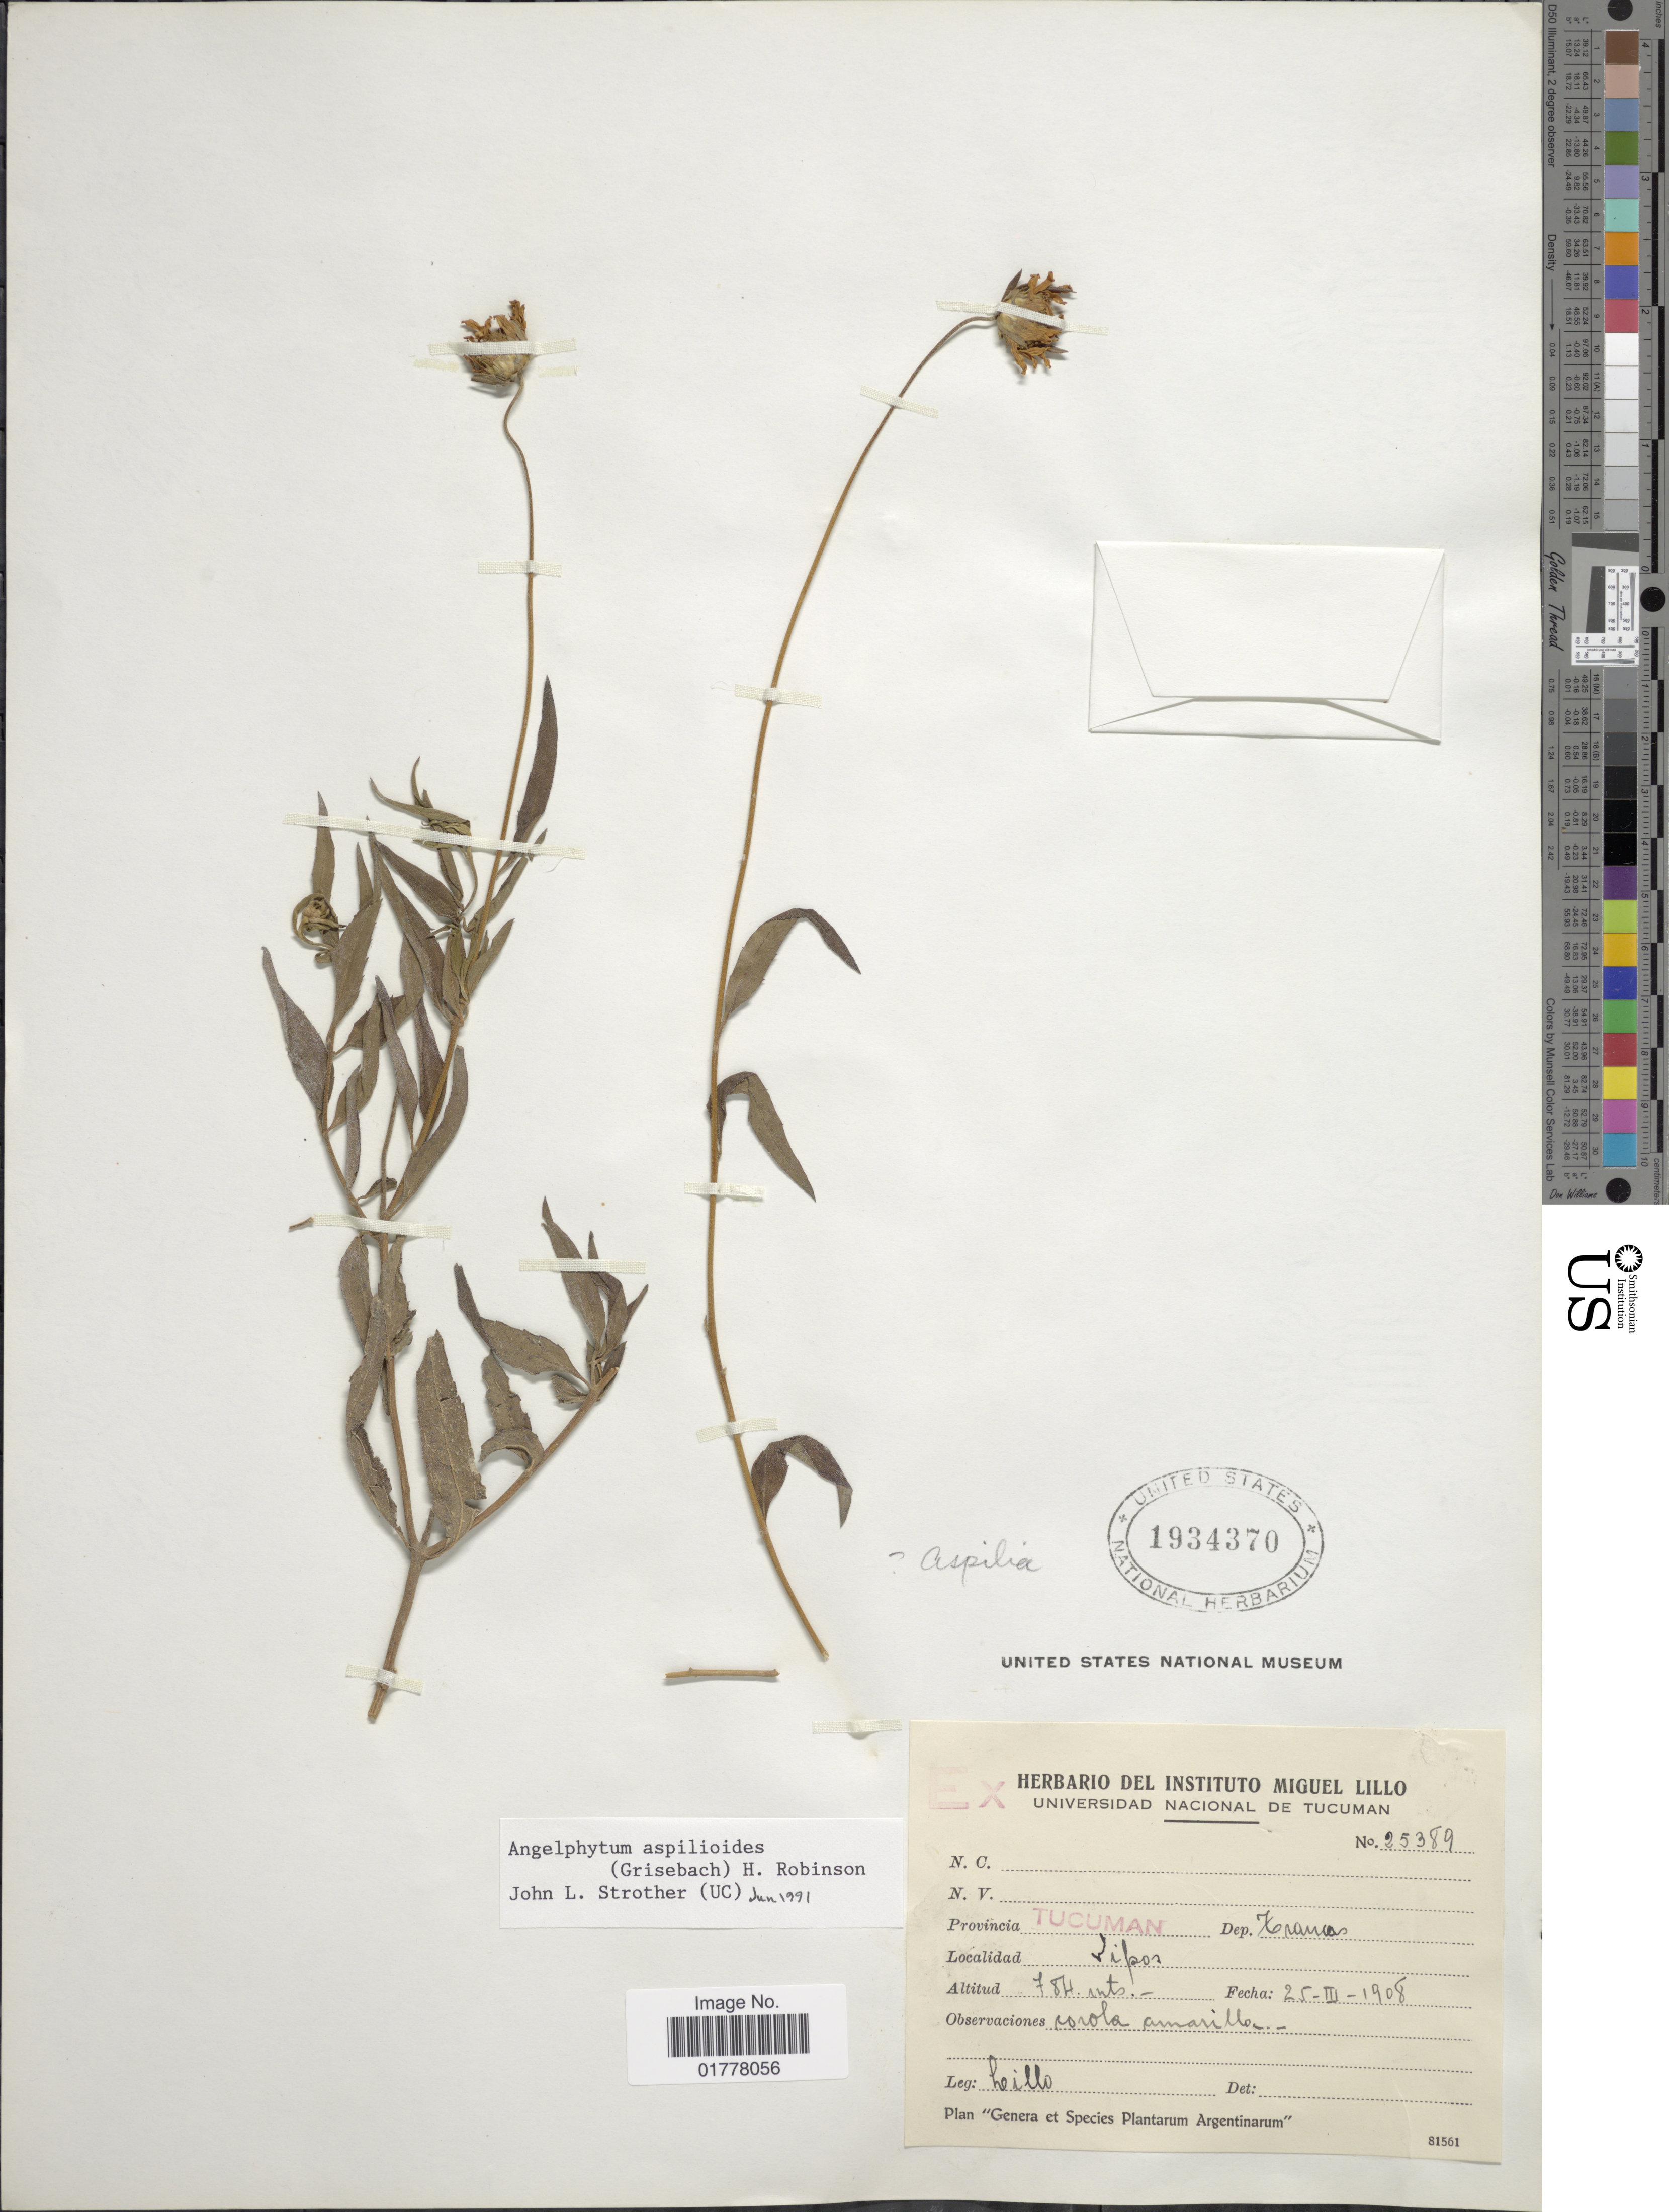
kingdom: Plantae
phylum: Tracheophyta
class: Magnoliopsida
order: Asterales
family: Asteraceae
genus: Angelphytum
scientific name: Angelphytum aspilioides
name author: (Griseb.) H. Rob.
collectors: -. Lillo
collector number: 25389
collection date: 1908-03-25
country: Argentina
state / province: Tucuman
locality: Provincia Tucuman. Dep. Trancas. Lipos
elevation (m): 784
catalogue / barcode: US 1934370